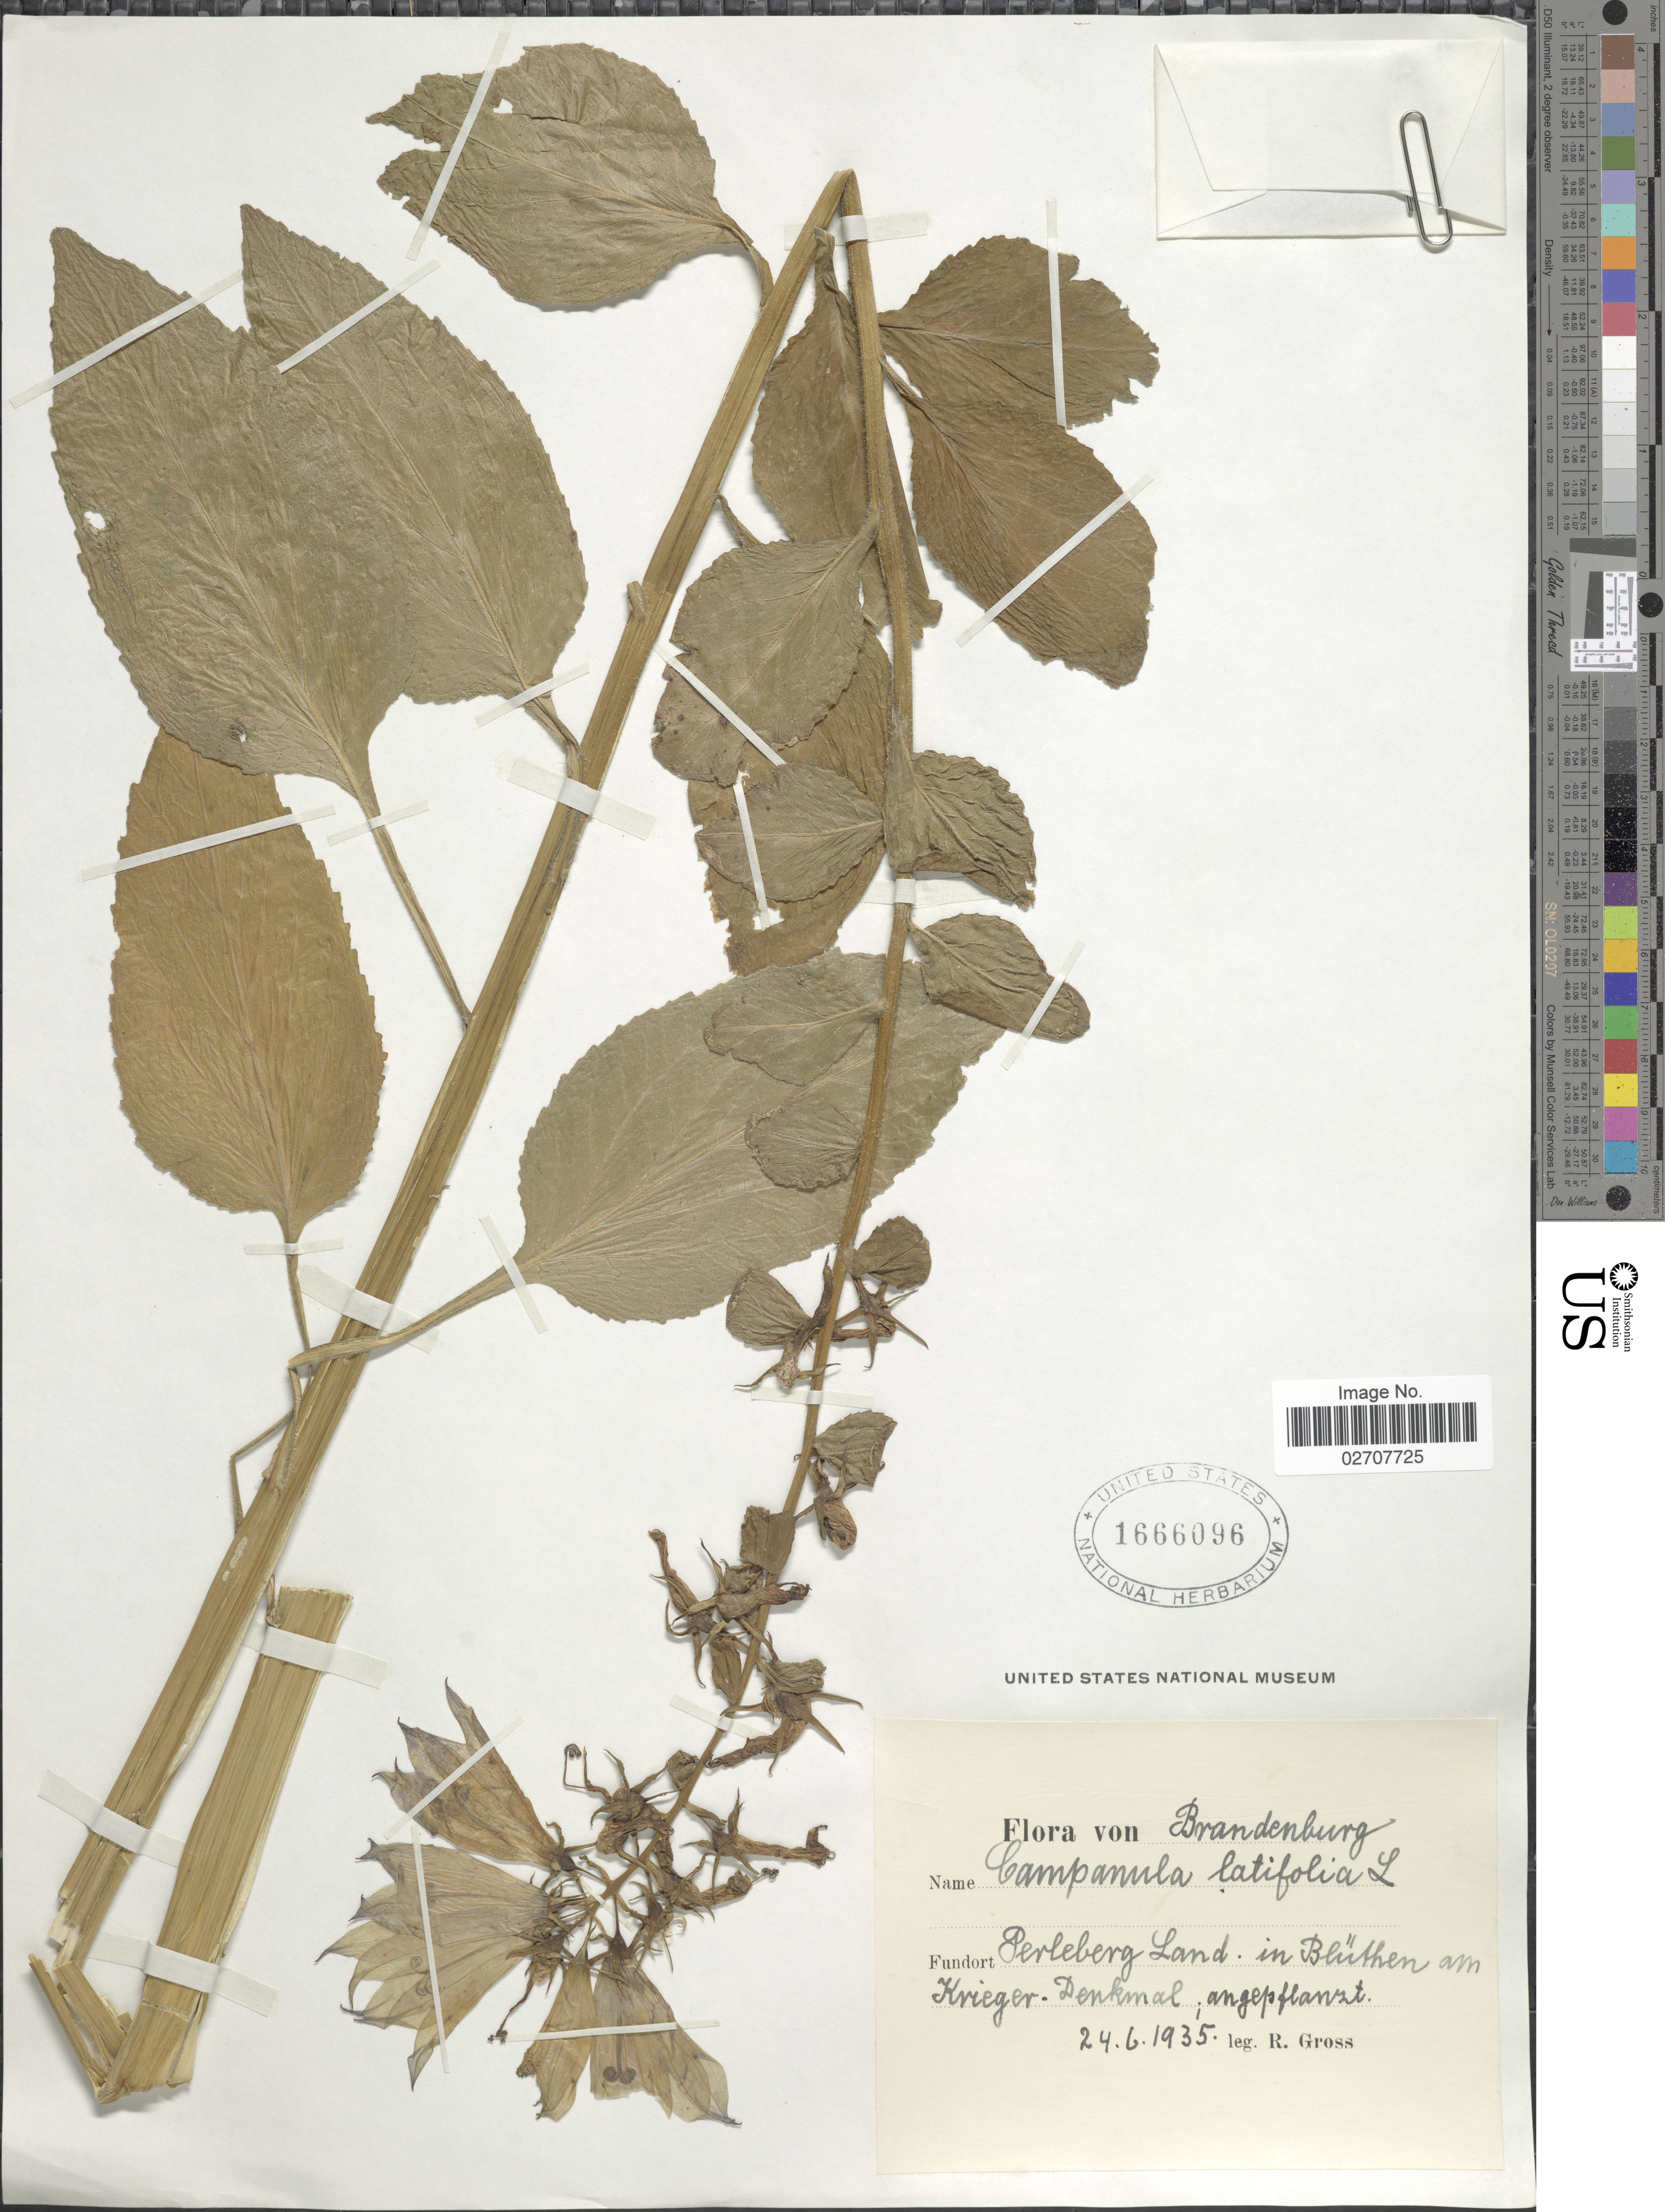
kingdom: Plantae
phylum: Tracheophyta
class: Magnoliopsida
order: Asterales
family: Campanulaceae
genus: Campanula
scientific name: Campanula latifolia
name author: L.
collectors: R. Gross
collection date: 1935-06-24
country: Germany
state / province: Brandenburg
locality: Berleberg Land: in Bluthen am Krieger. Denkmal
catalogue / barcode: US 1666096